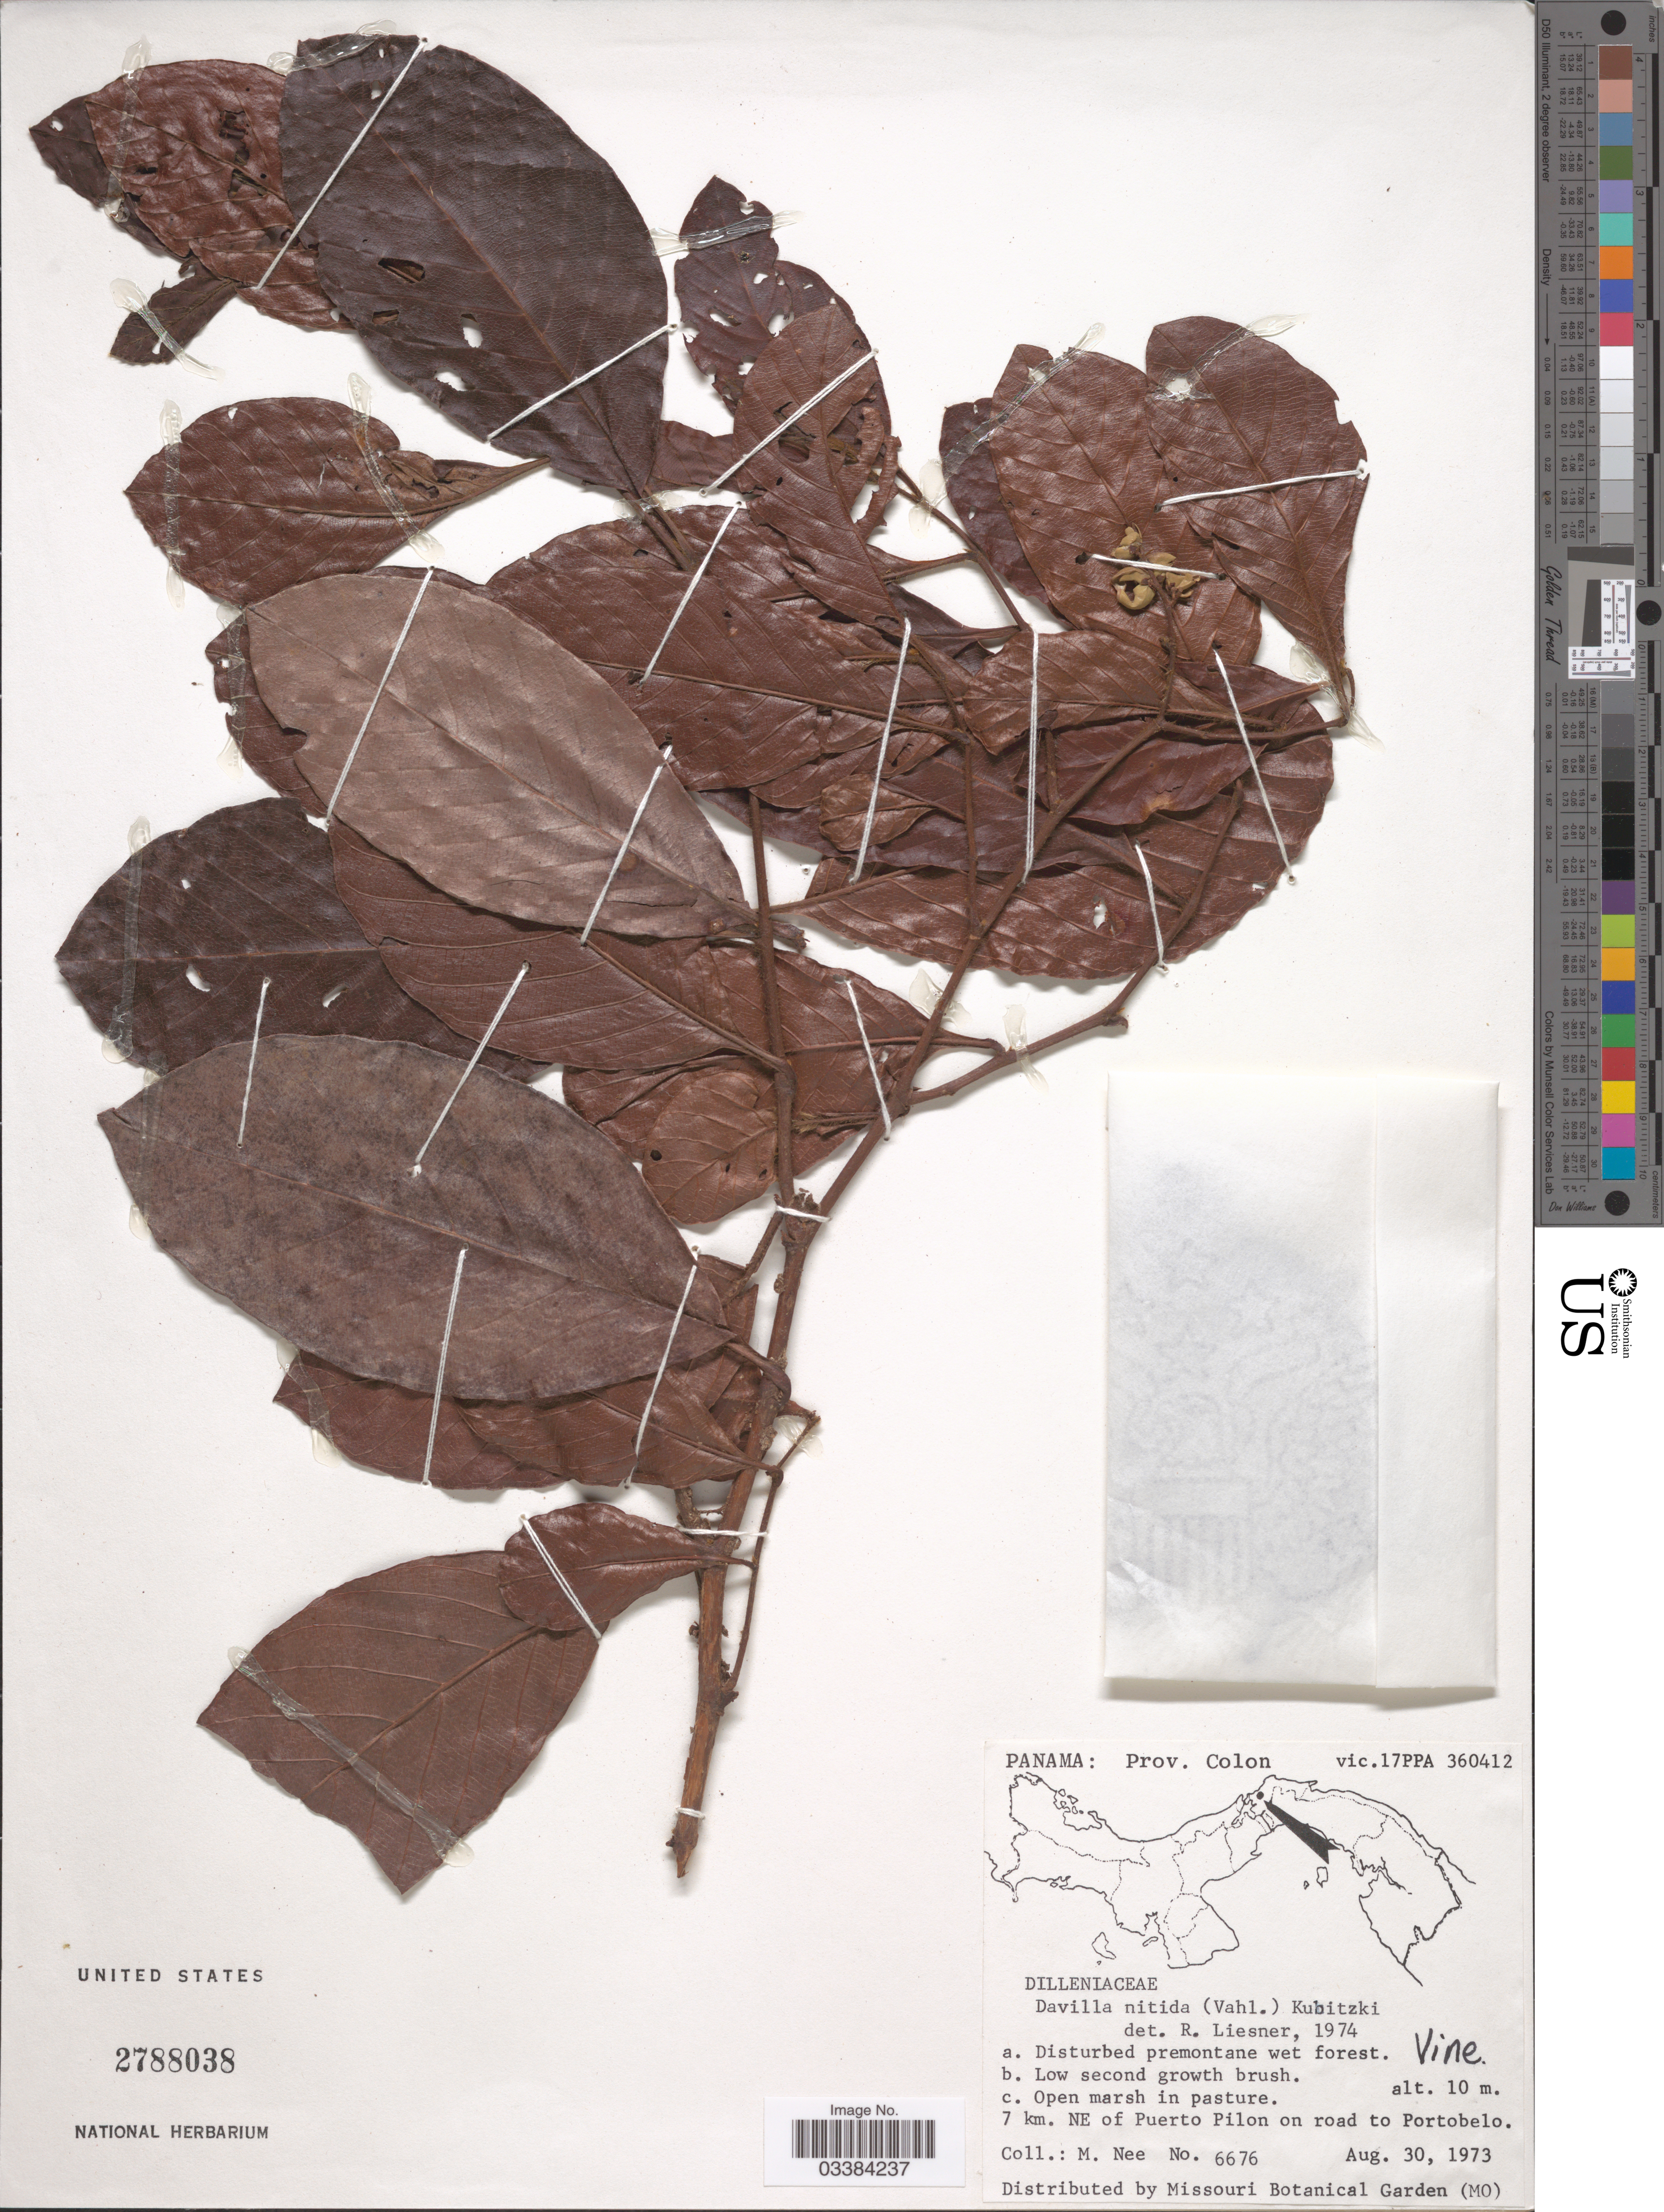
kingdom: Plantae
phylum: Tracheophyta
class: Magnoliopsida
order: Dilleniales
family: Dilleniaceae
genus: Davilla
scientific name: Davilla nitida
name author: (Vahl) Kubitzki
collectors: M. Nee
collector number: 6676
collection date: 1973-08-30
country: Panama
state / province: Colón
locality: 7 km. NE of Puerto Pilon on road to Portobelo.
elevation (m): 10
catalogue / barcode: US 2788038